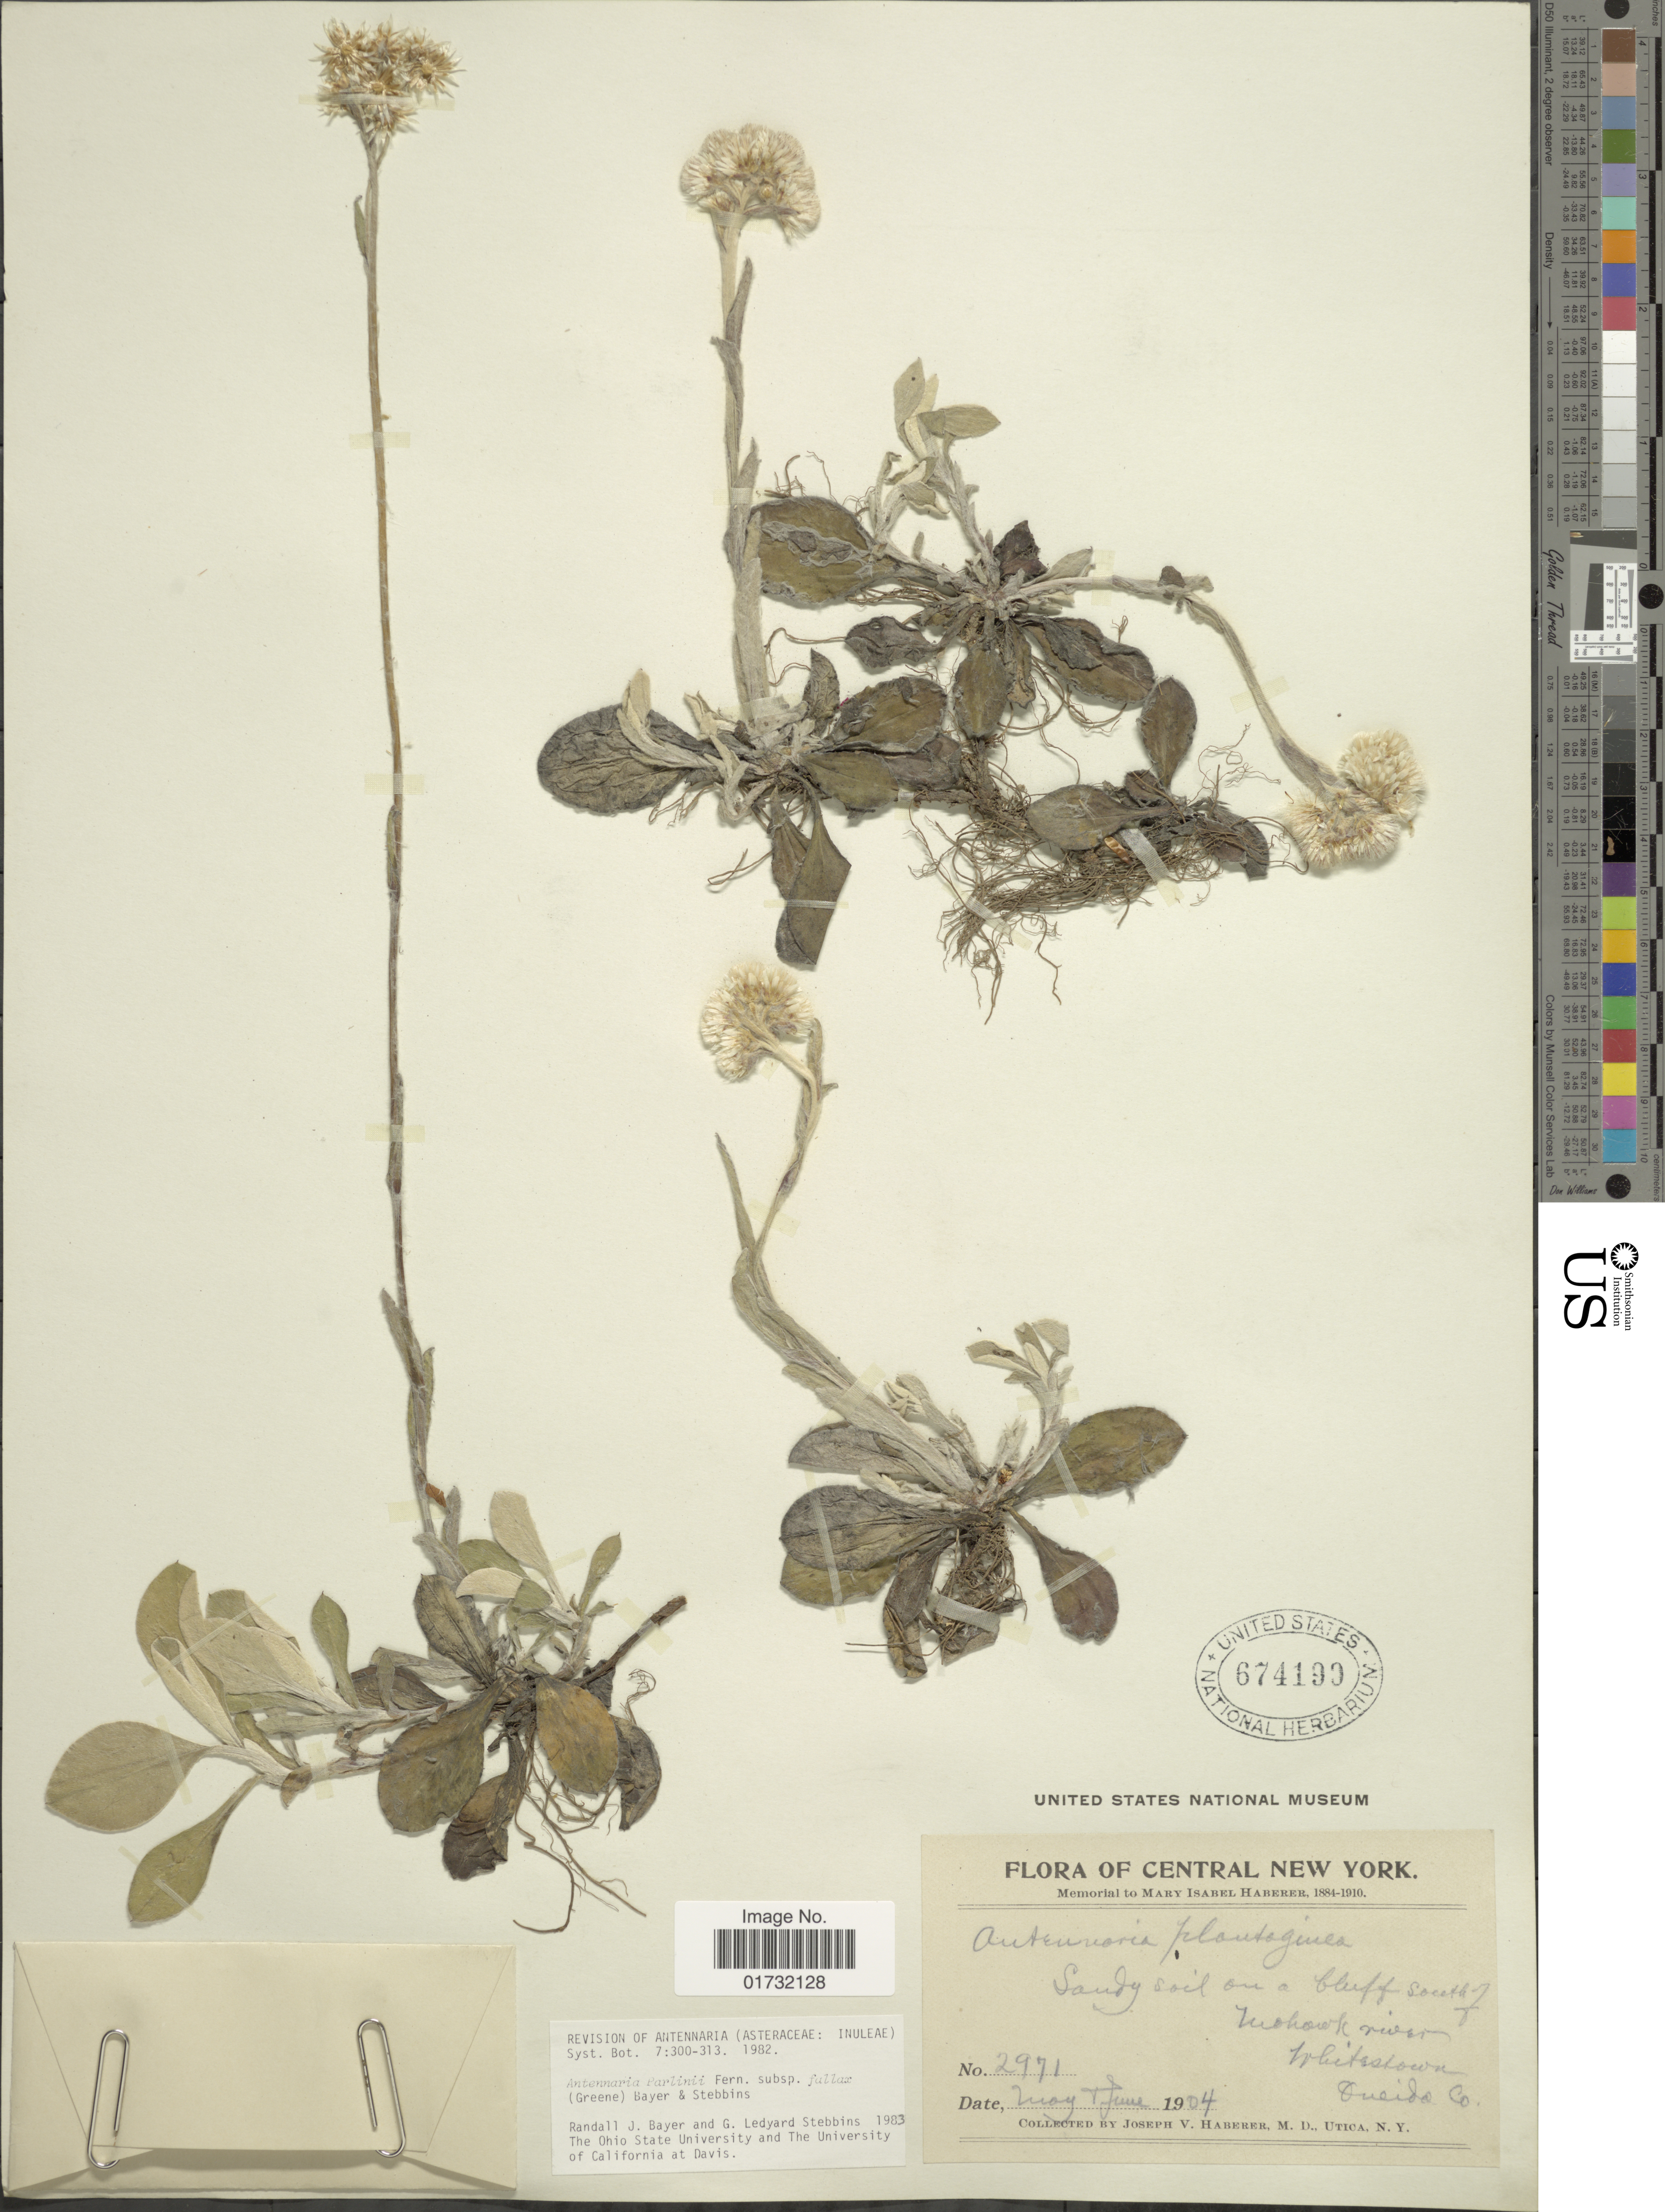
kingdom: Plantae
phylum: Tracheophyta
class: Magnoliopsida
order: Asterales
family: Asteraceae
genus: Antennaria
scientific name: Antennaria parlinii subsp. fallax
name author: (Greene) R.J. Bayer & Stebbins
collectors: J. V. Haberer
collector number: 2971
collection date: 1904-05/1904-06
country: United States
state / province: New York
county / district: Oneida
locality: Central New York. Mohawk river. Whitestown. Oneida Co.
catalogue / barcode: US 674199